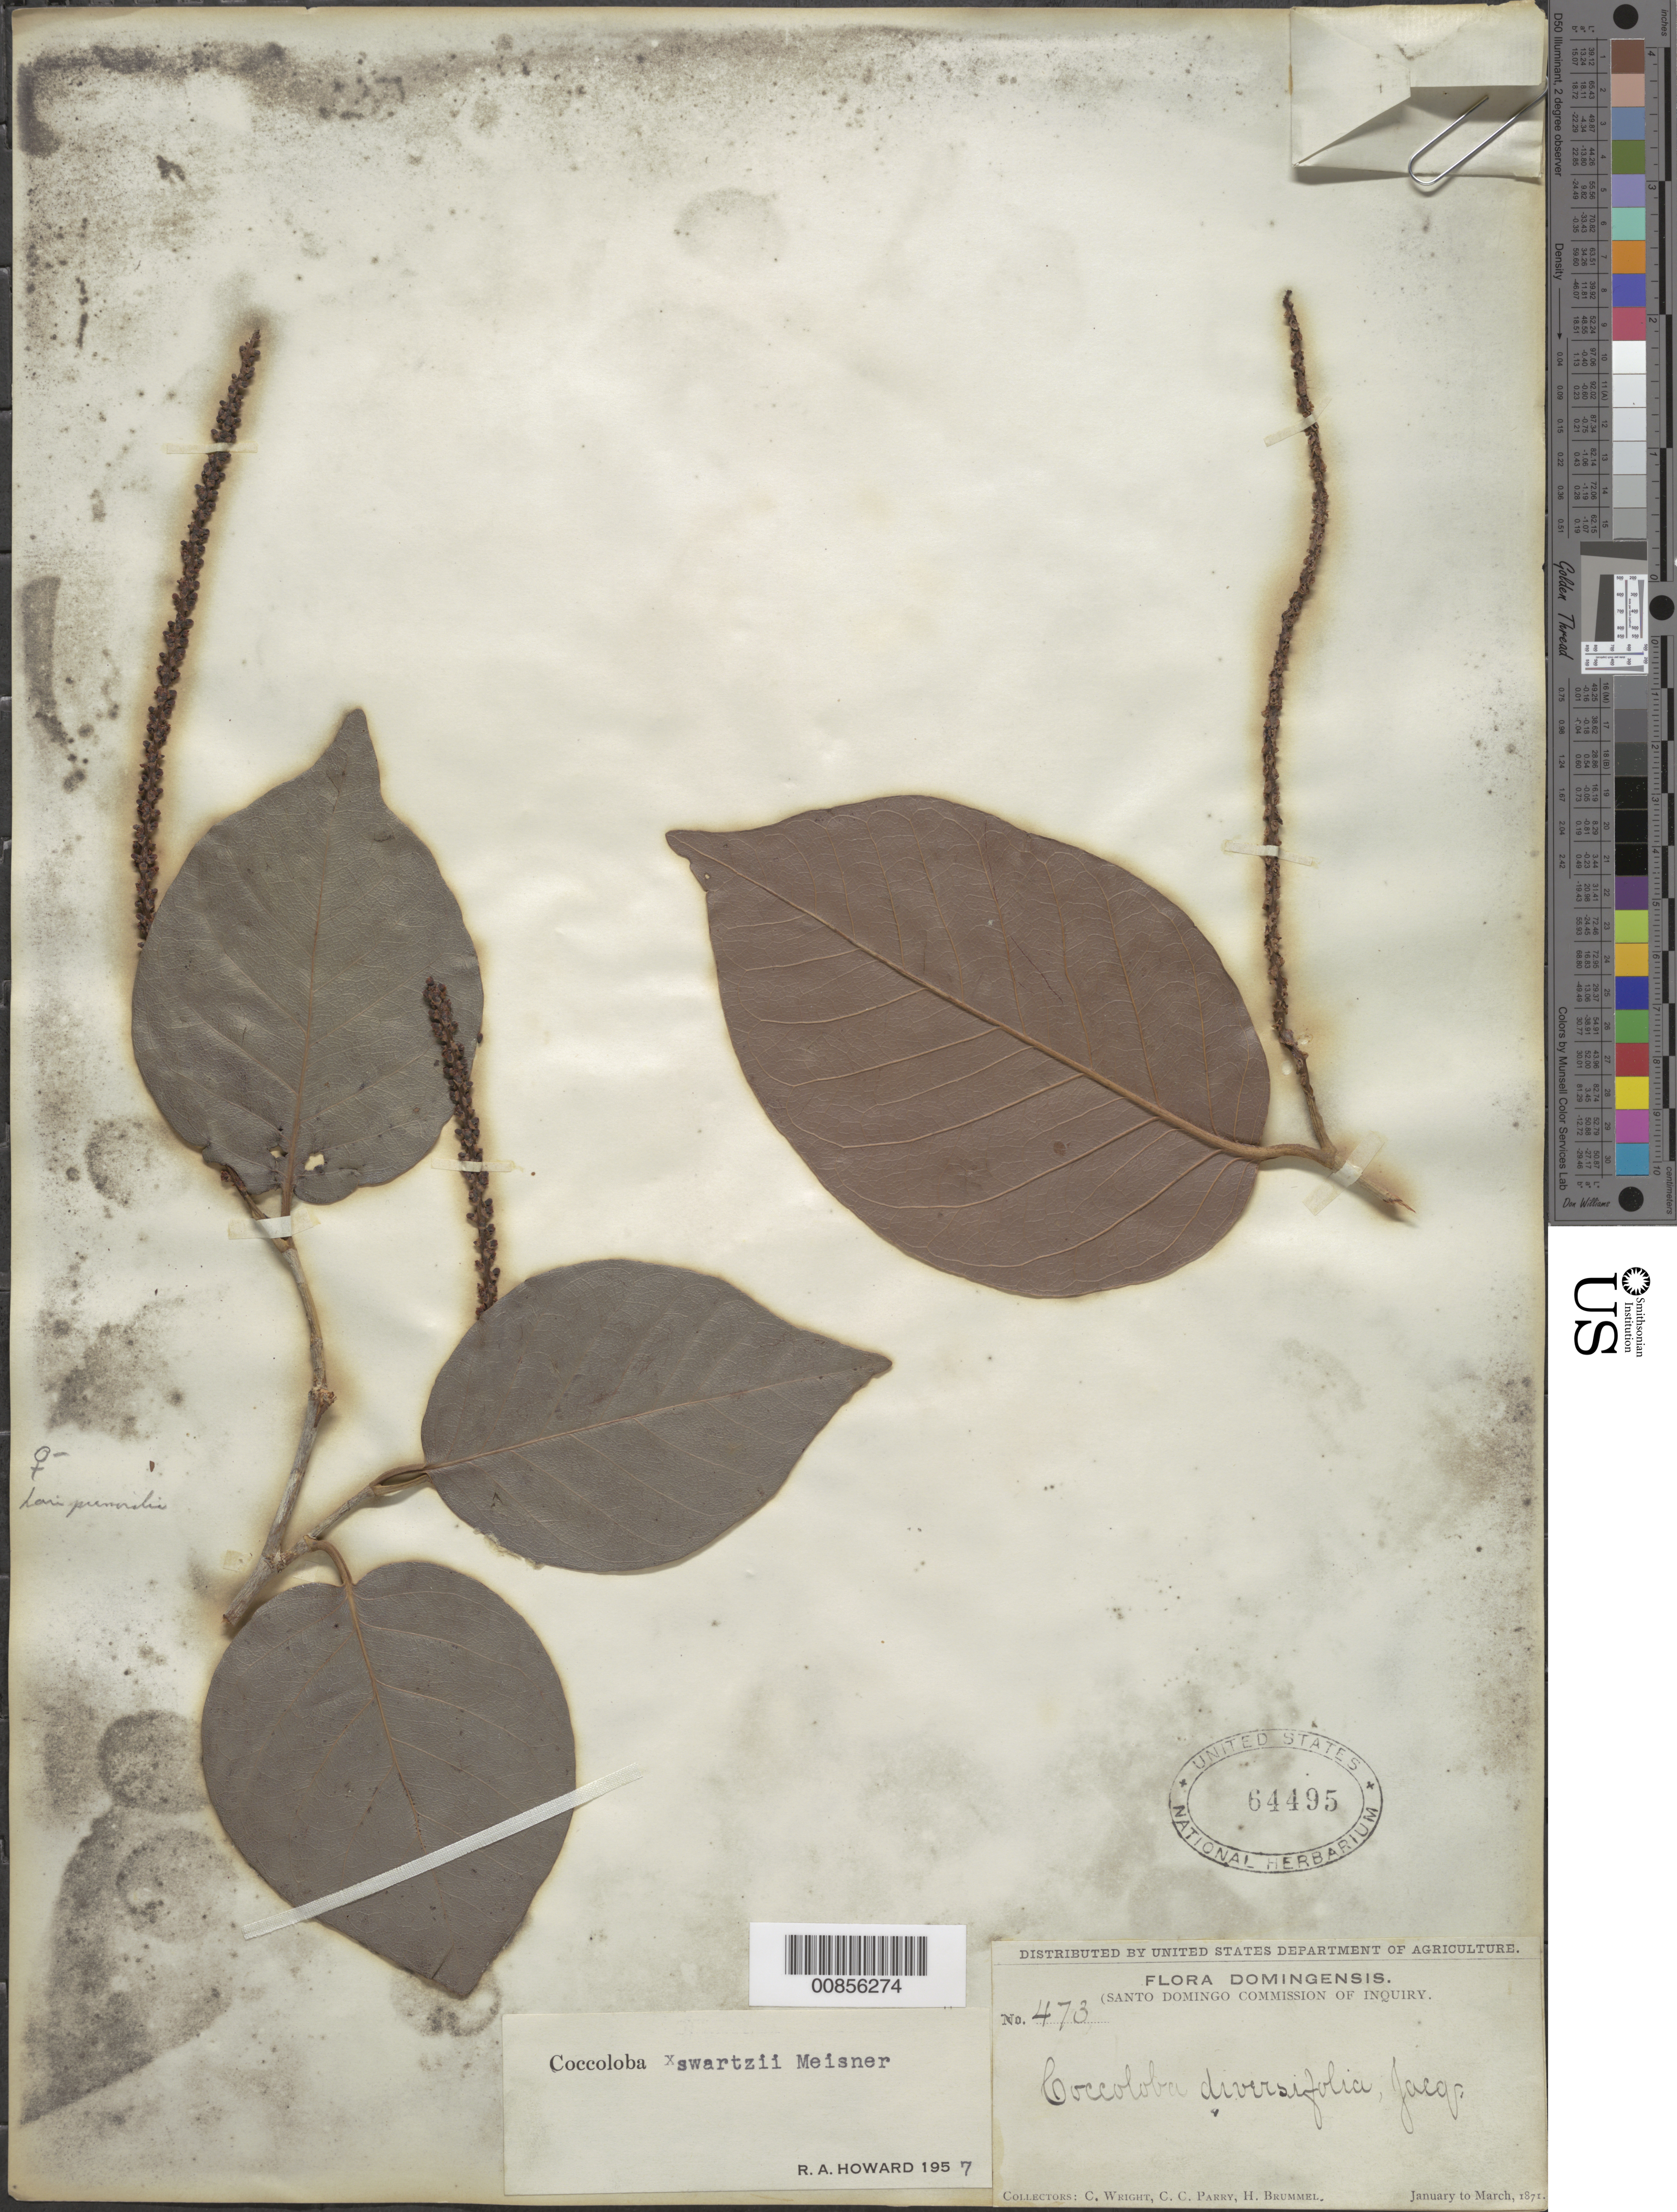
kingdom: Plantae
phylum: Tracheophyta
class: Magnoliopsida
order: Caryophyllales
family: Polygonaceae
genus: Coccoloba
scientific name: Coccoloba swartzii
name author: Meisn.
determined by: Howard, R. A.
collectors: C. Wright, C. C. Parry & H. Brummel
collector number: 473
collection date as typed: Jan 1871 to -- Mar 1871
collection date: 1871-01/1871-03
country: Dominican Republic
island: Hispaniola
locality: Dominican Republic.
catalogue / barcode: US 64495